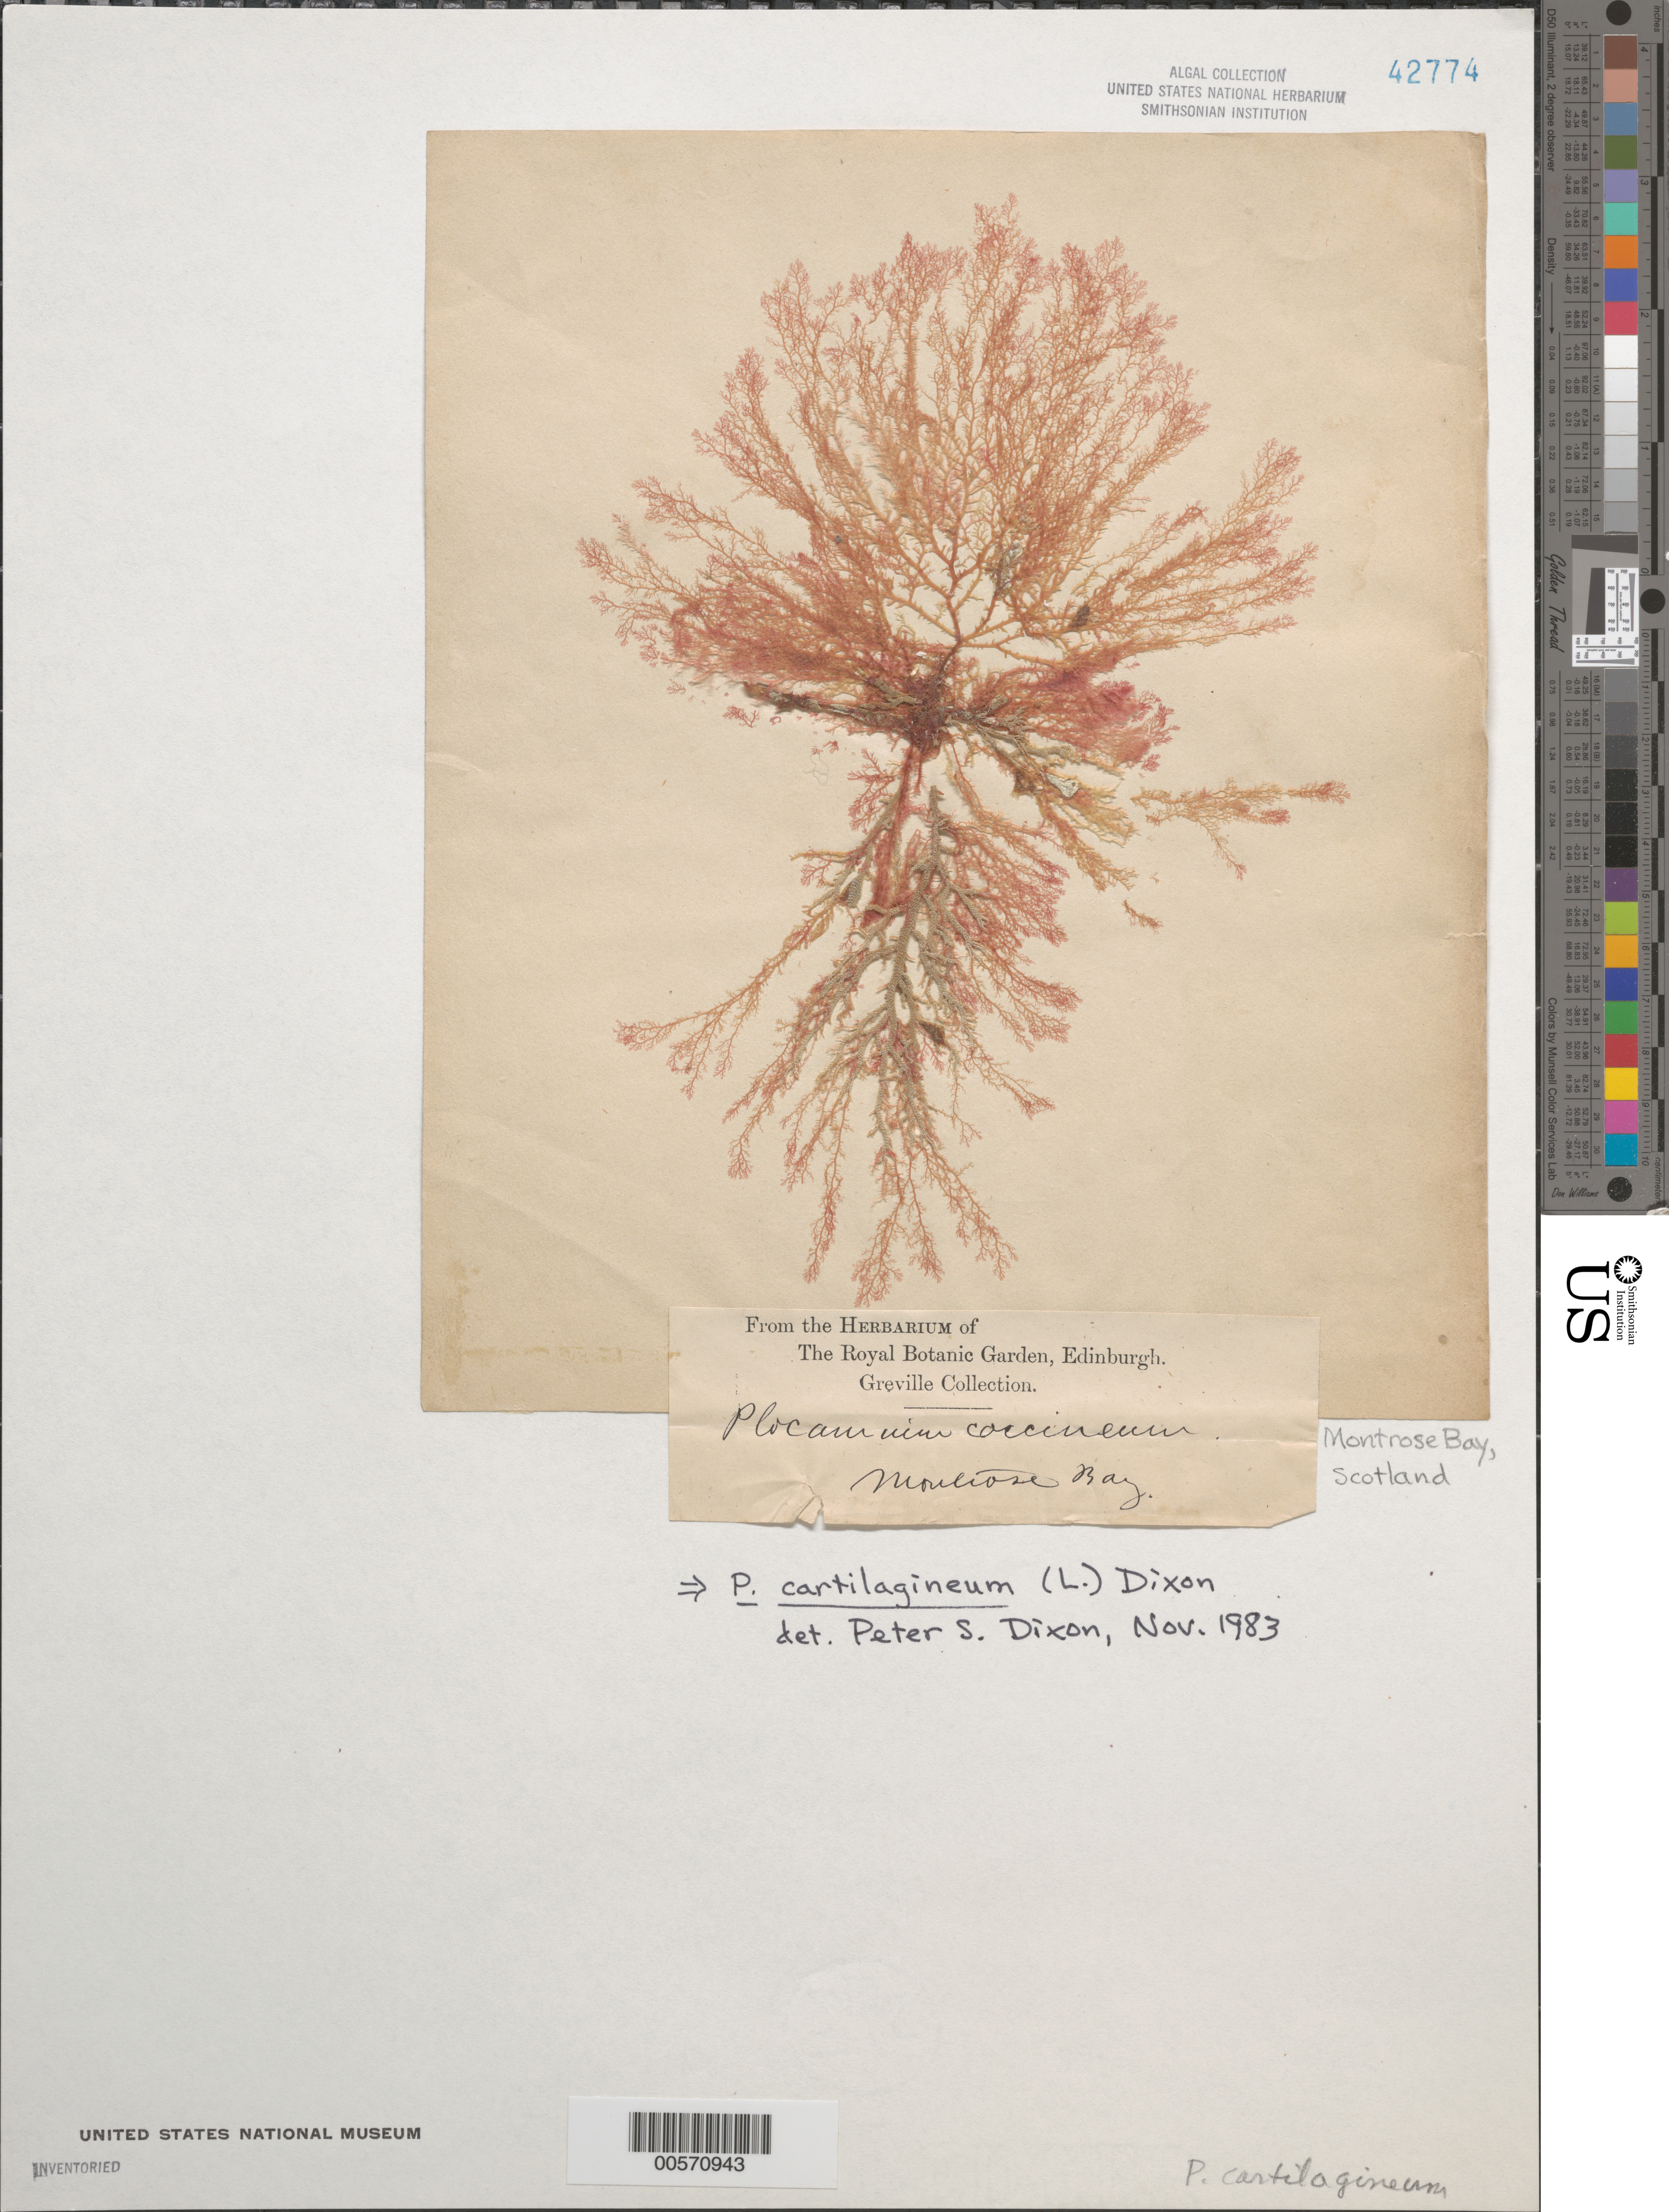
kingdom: Plantae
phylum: Rhodophyta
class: Florideophyceae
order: Plocamiales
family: Plocamiaceae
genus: Plocamium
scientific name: Plocamium cartilagineum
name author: (L.) P.S. Dixon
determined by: Dixon, P. S.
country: United Kingdom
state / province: Scotland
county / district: Tayside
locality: Montrose Bay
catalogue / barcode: US 42774